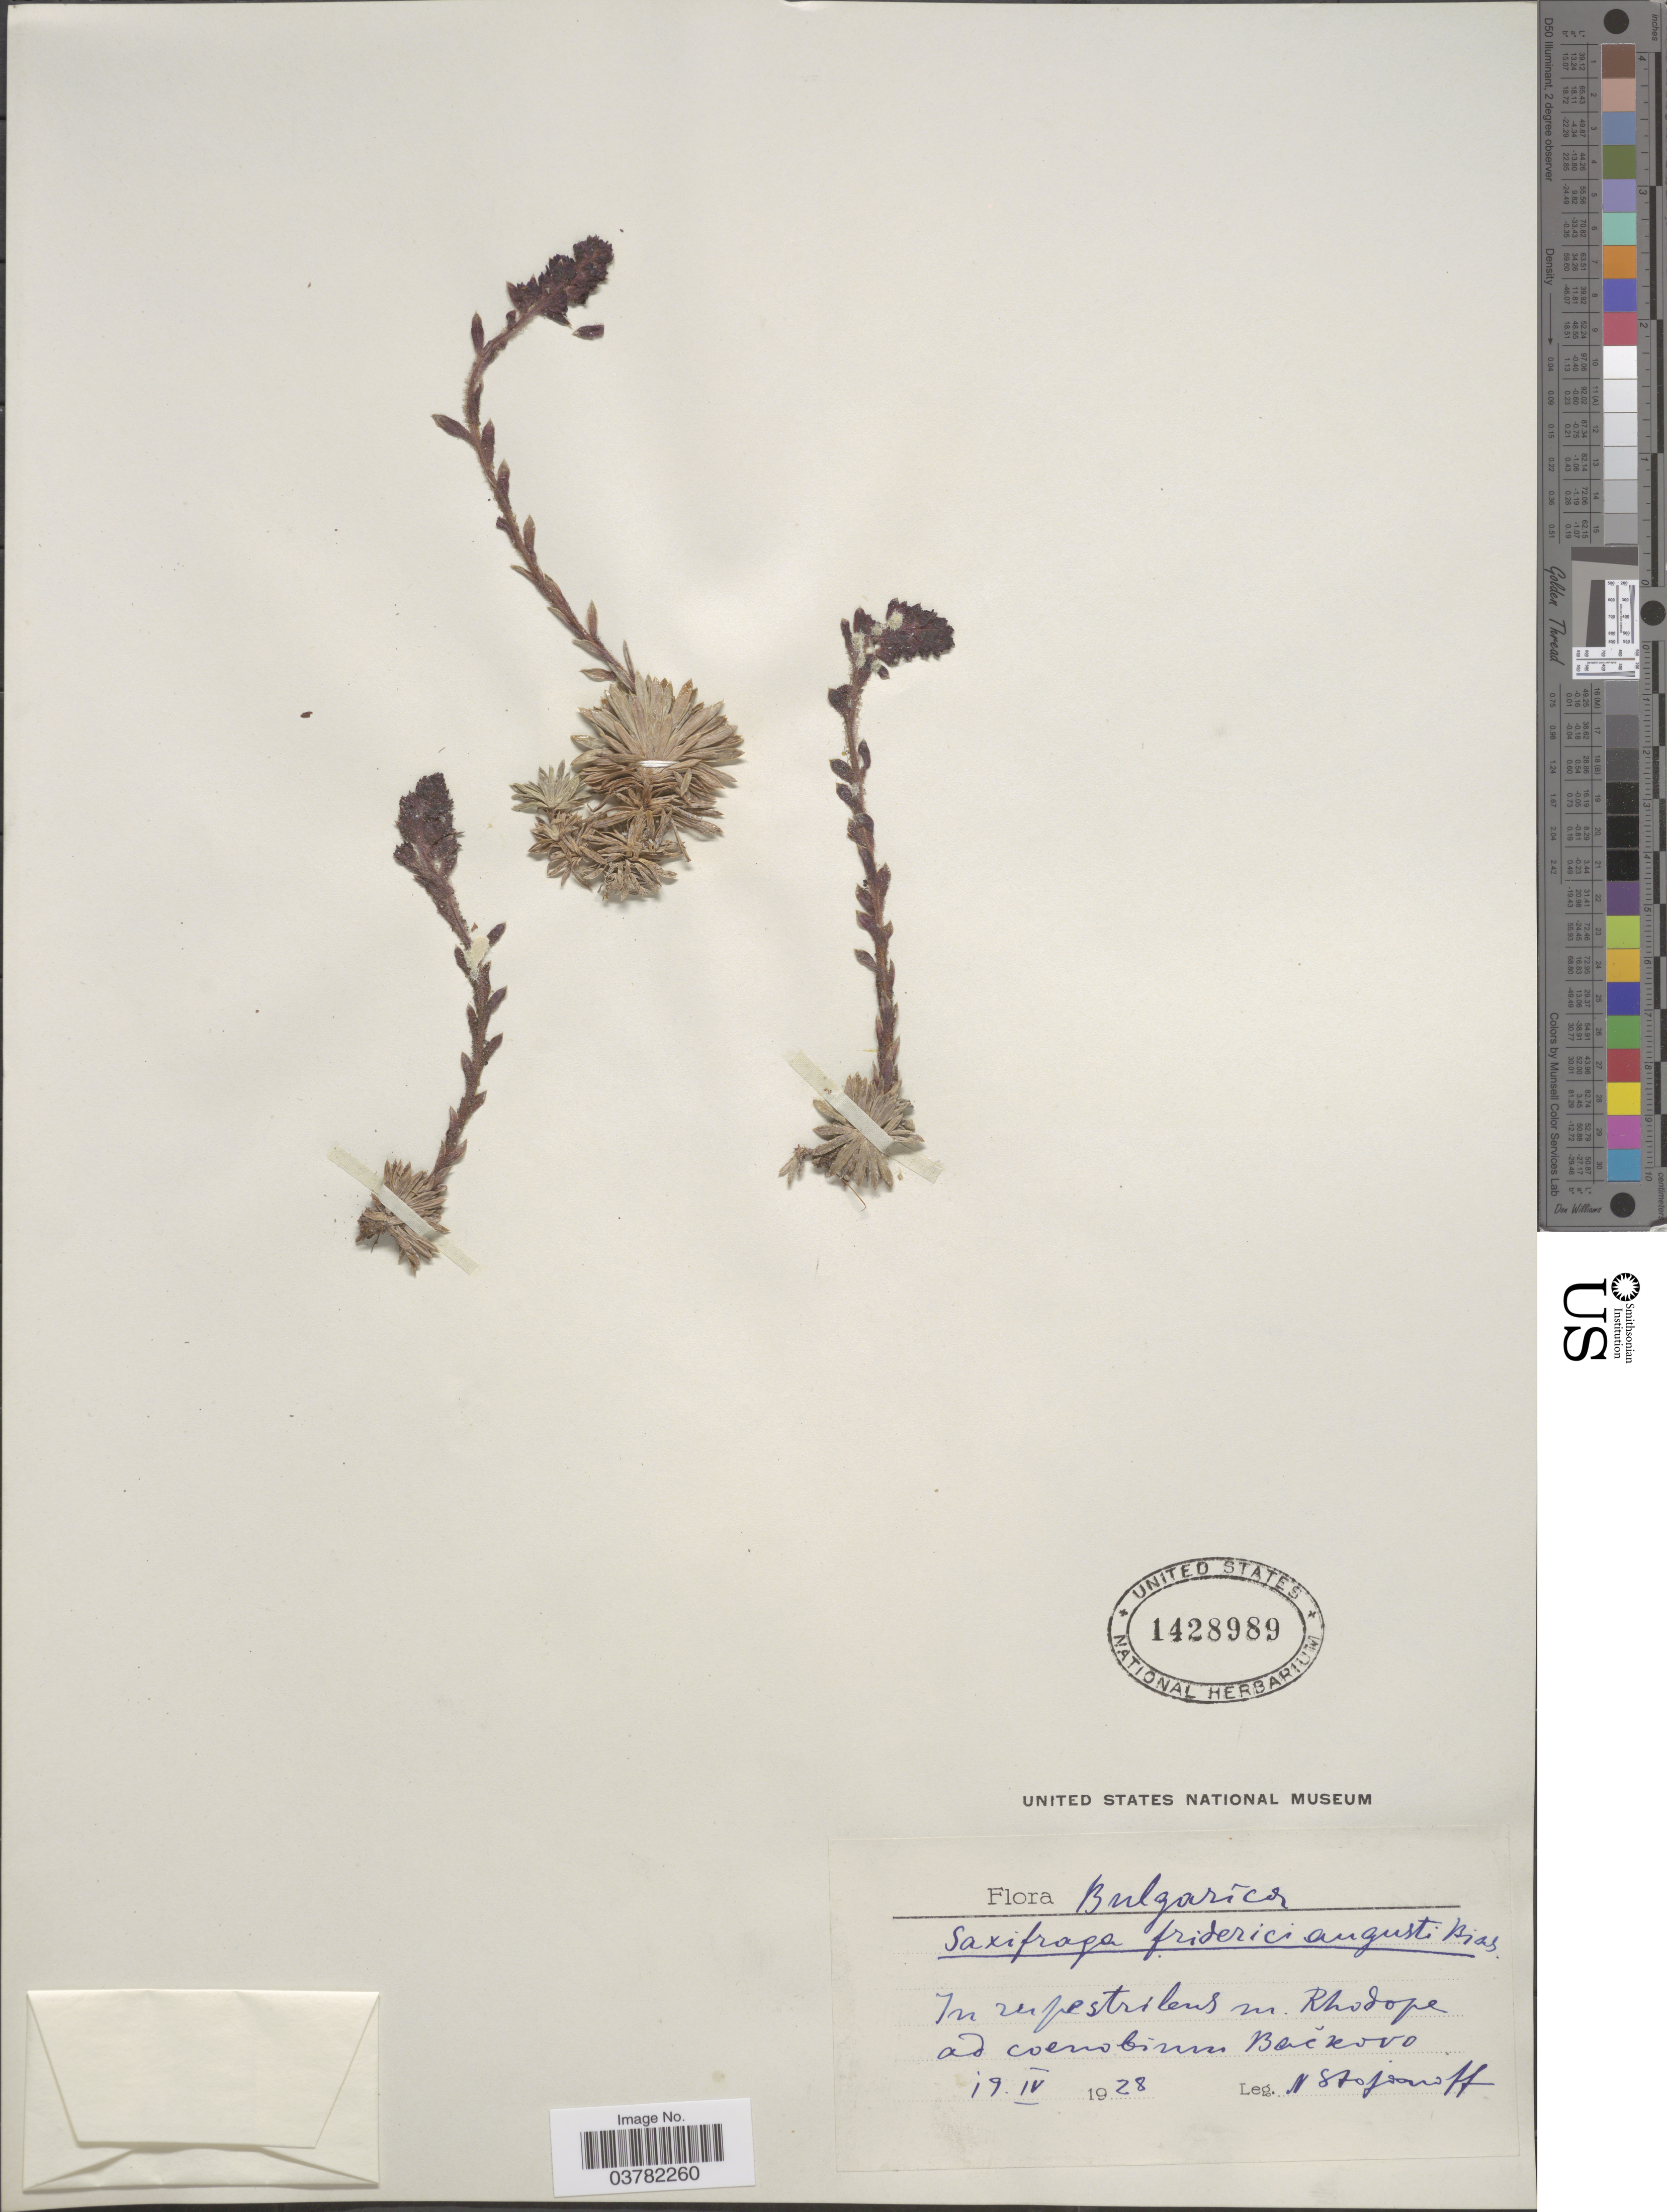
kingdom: Plantae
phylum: Tracheophyta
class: Magnoliopsida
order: Saxifragales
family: Saxifragaceae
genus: Saxifraga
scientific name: Saxifraga federici-augusti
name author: Biasol.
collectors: N. Stojanoff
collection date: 1928-04-19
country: Bulgaria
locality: Bulgarica. In rupestribus m. Rhodope ad coenobium Backovo.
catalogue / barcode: US 1428989